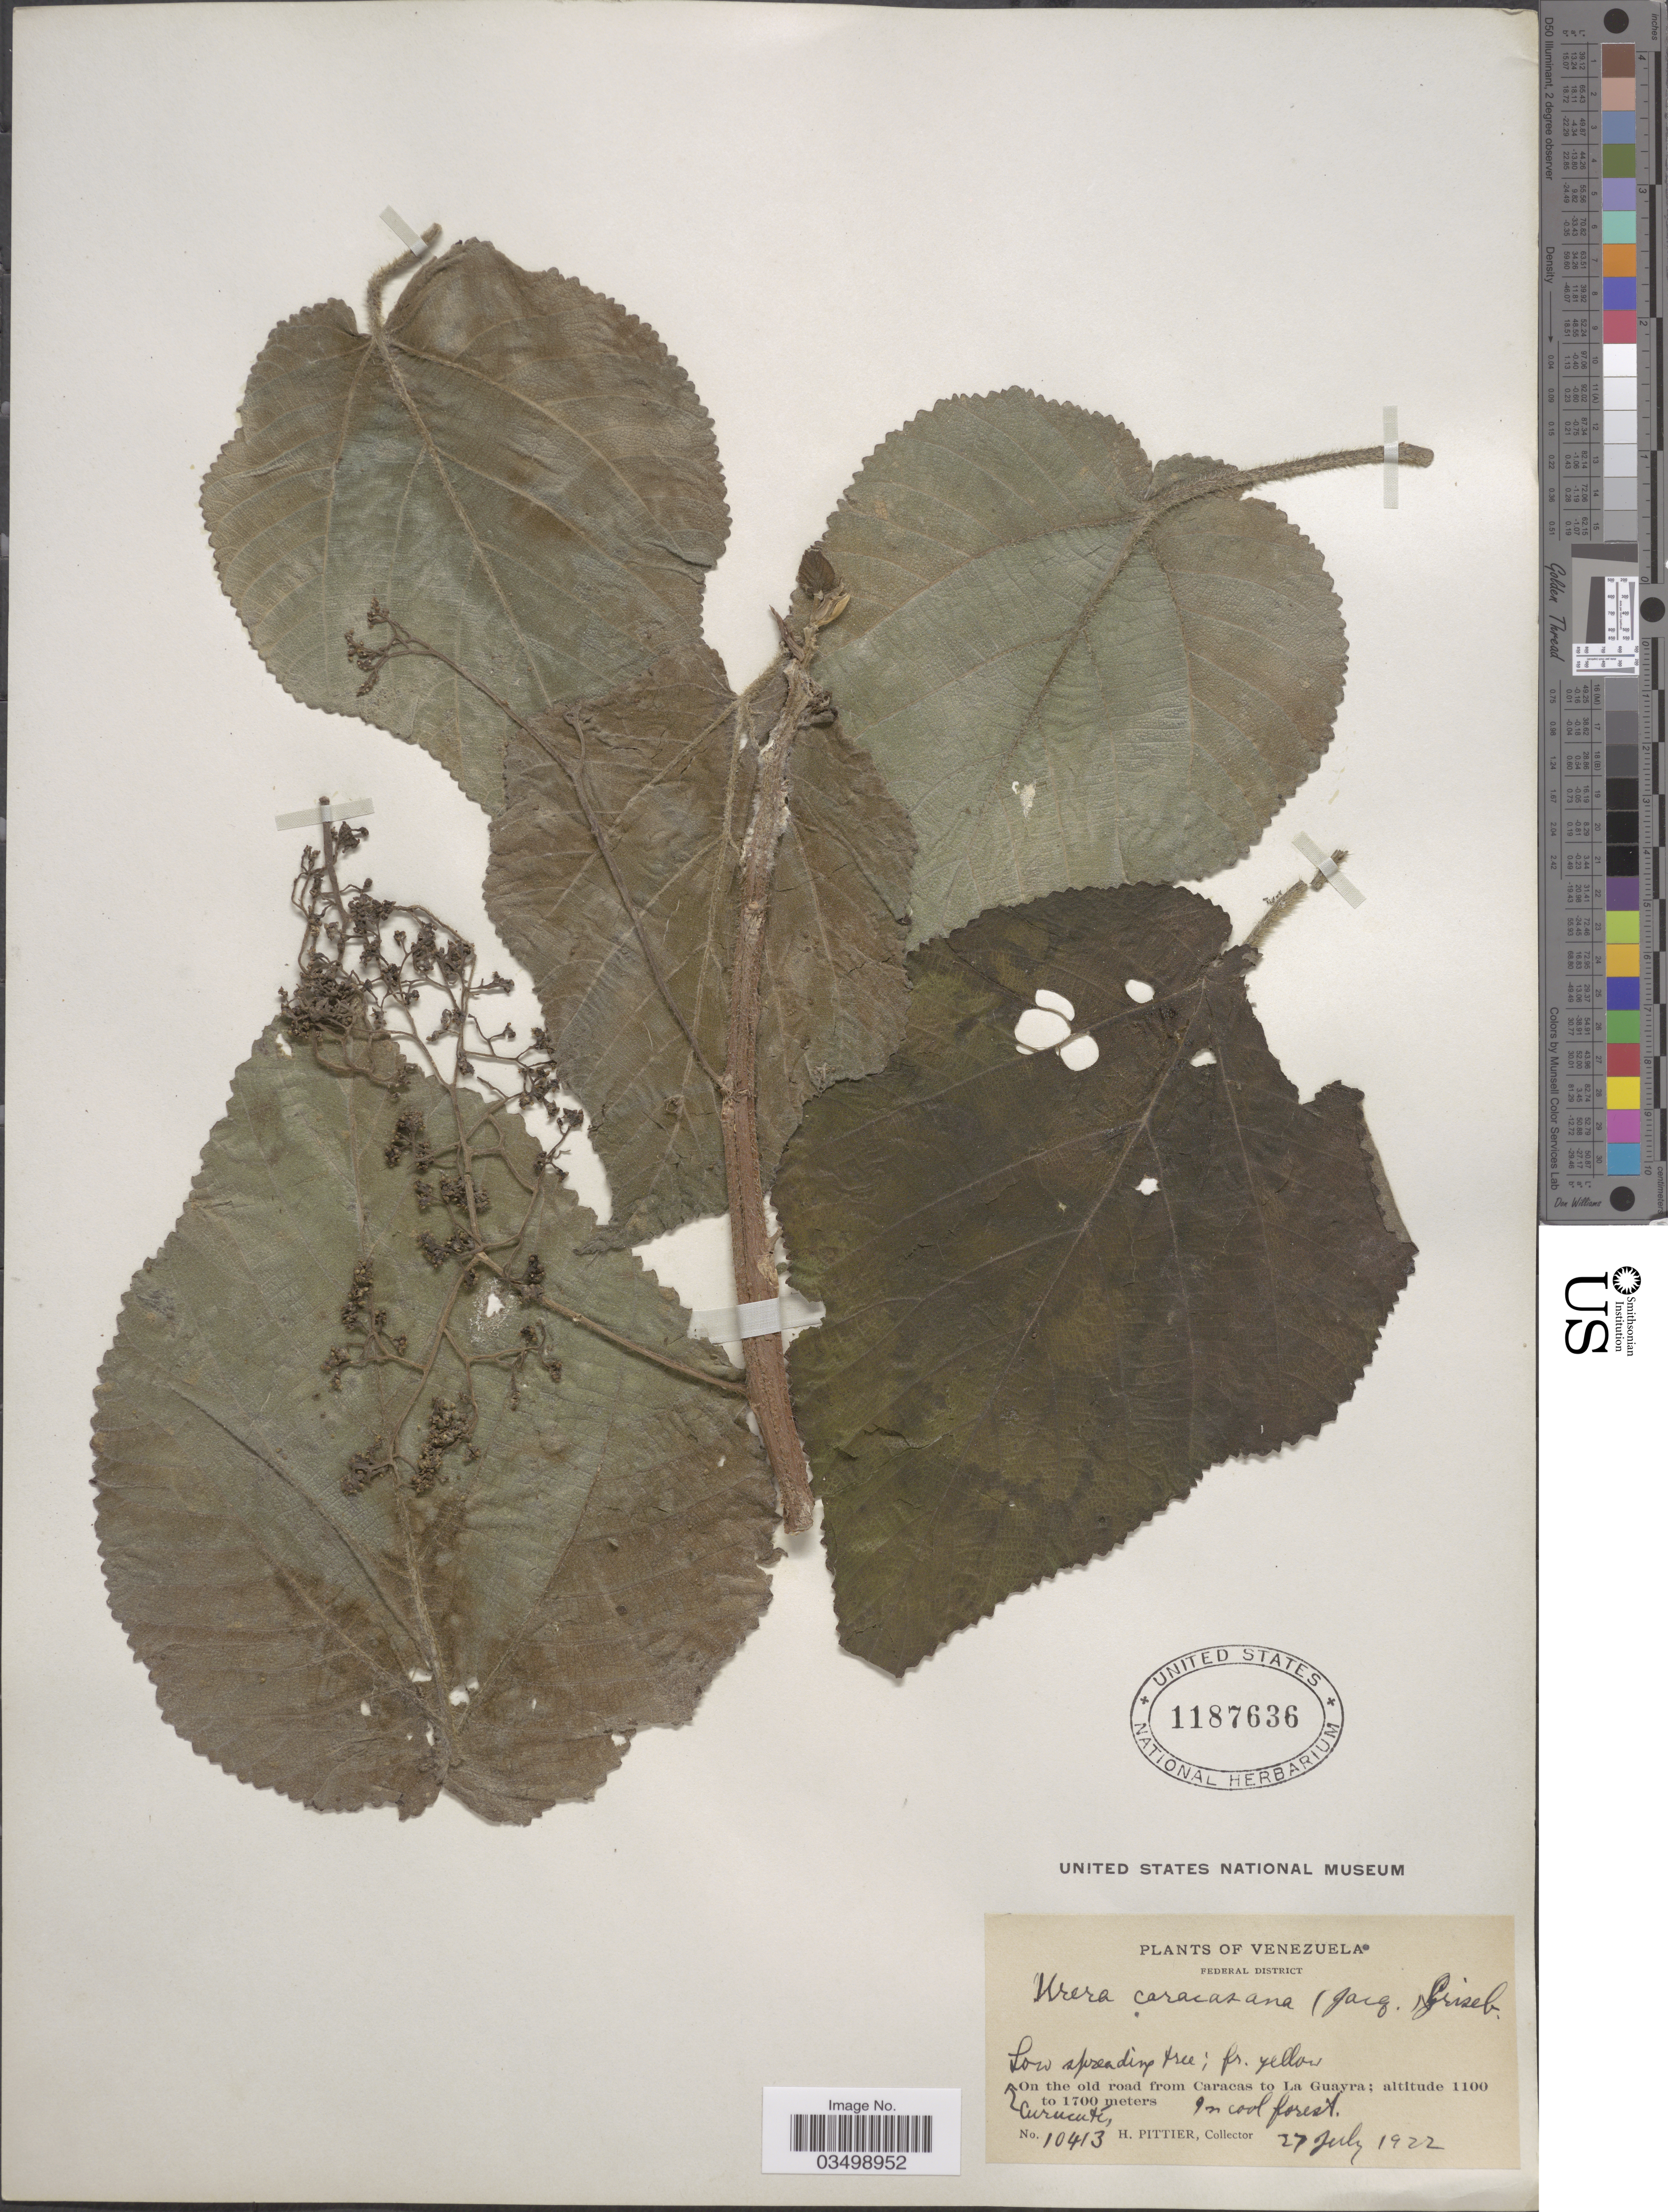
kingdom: Plantae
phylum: Tracheophyta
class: Magnoliopsida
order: Rosales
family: Urticaceae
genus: Urera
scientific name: Urera caracasana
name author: (Jacq.) Gaudich. ex Griseb.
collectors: H. F. Pittier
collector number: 10413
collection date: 1922-07-27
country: Venezuela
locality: Federal District. Curucutí, on the old road from Caracas to La Guayra.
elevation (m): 1100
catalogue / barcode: US 1187636